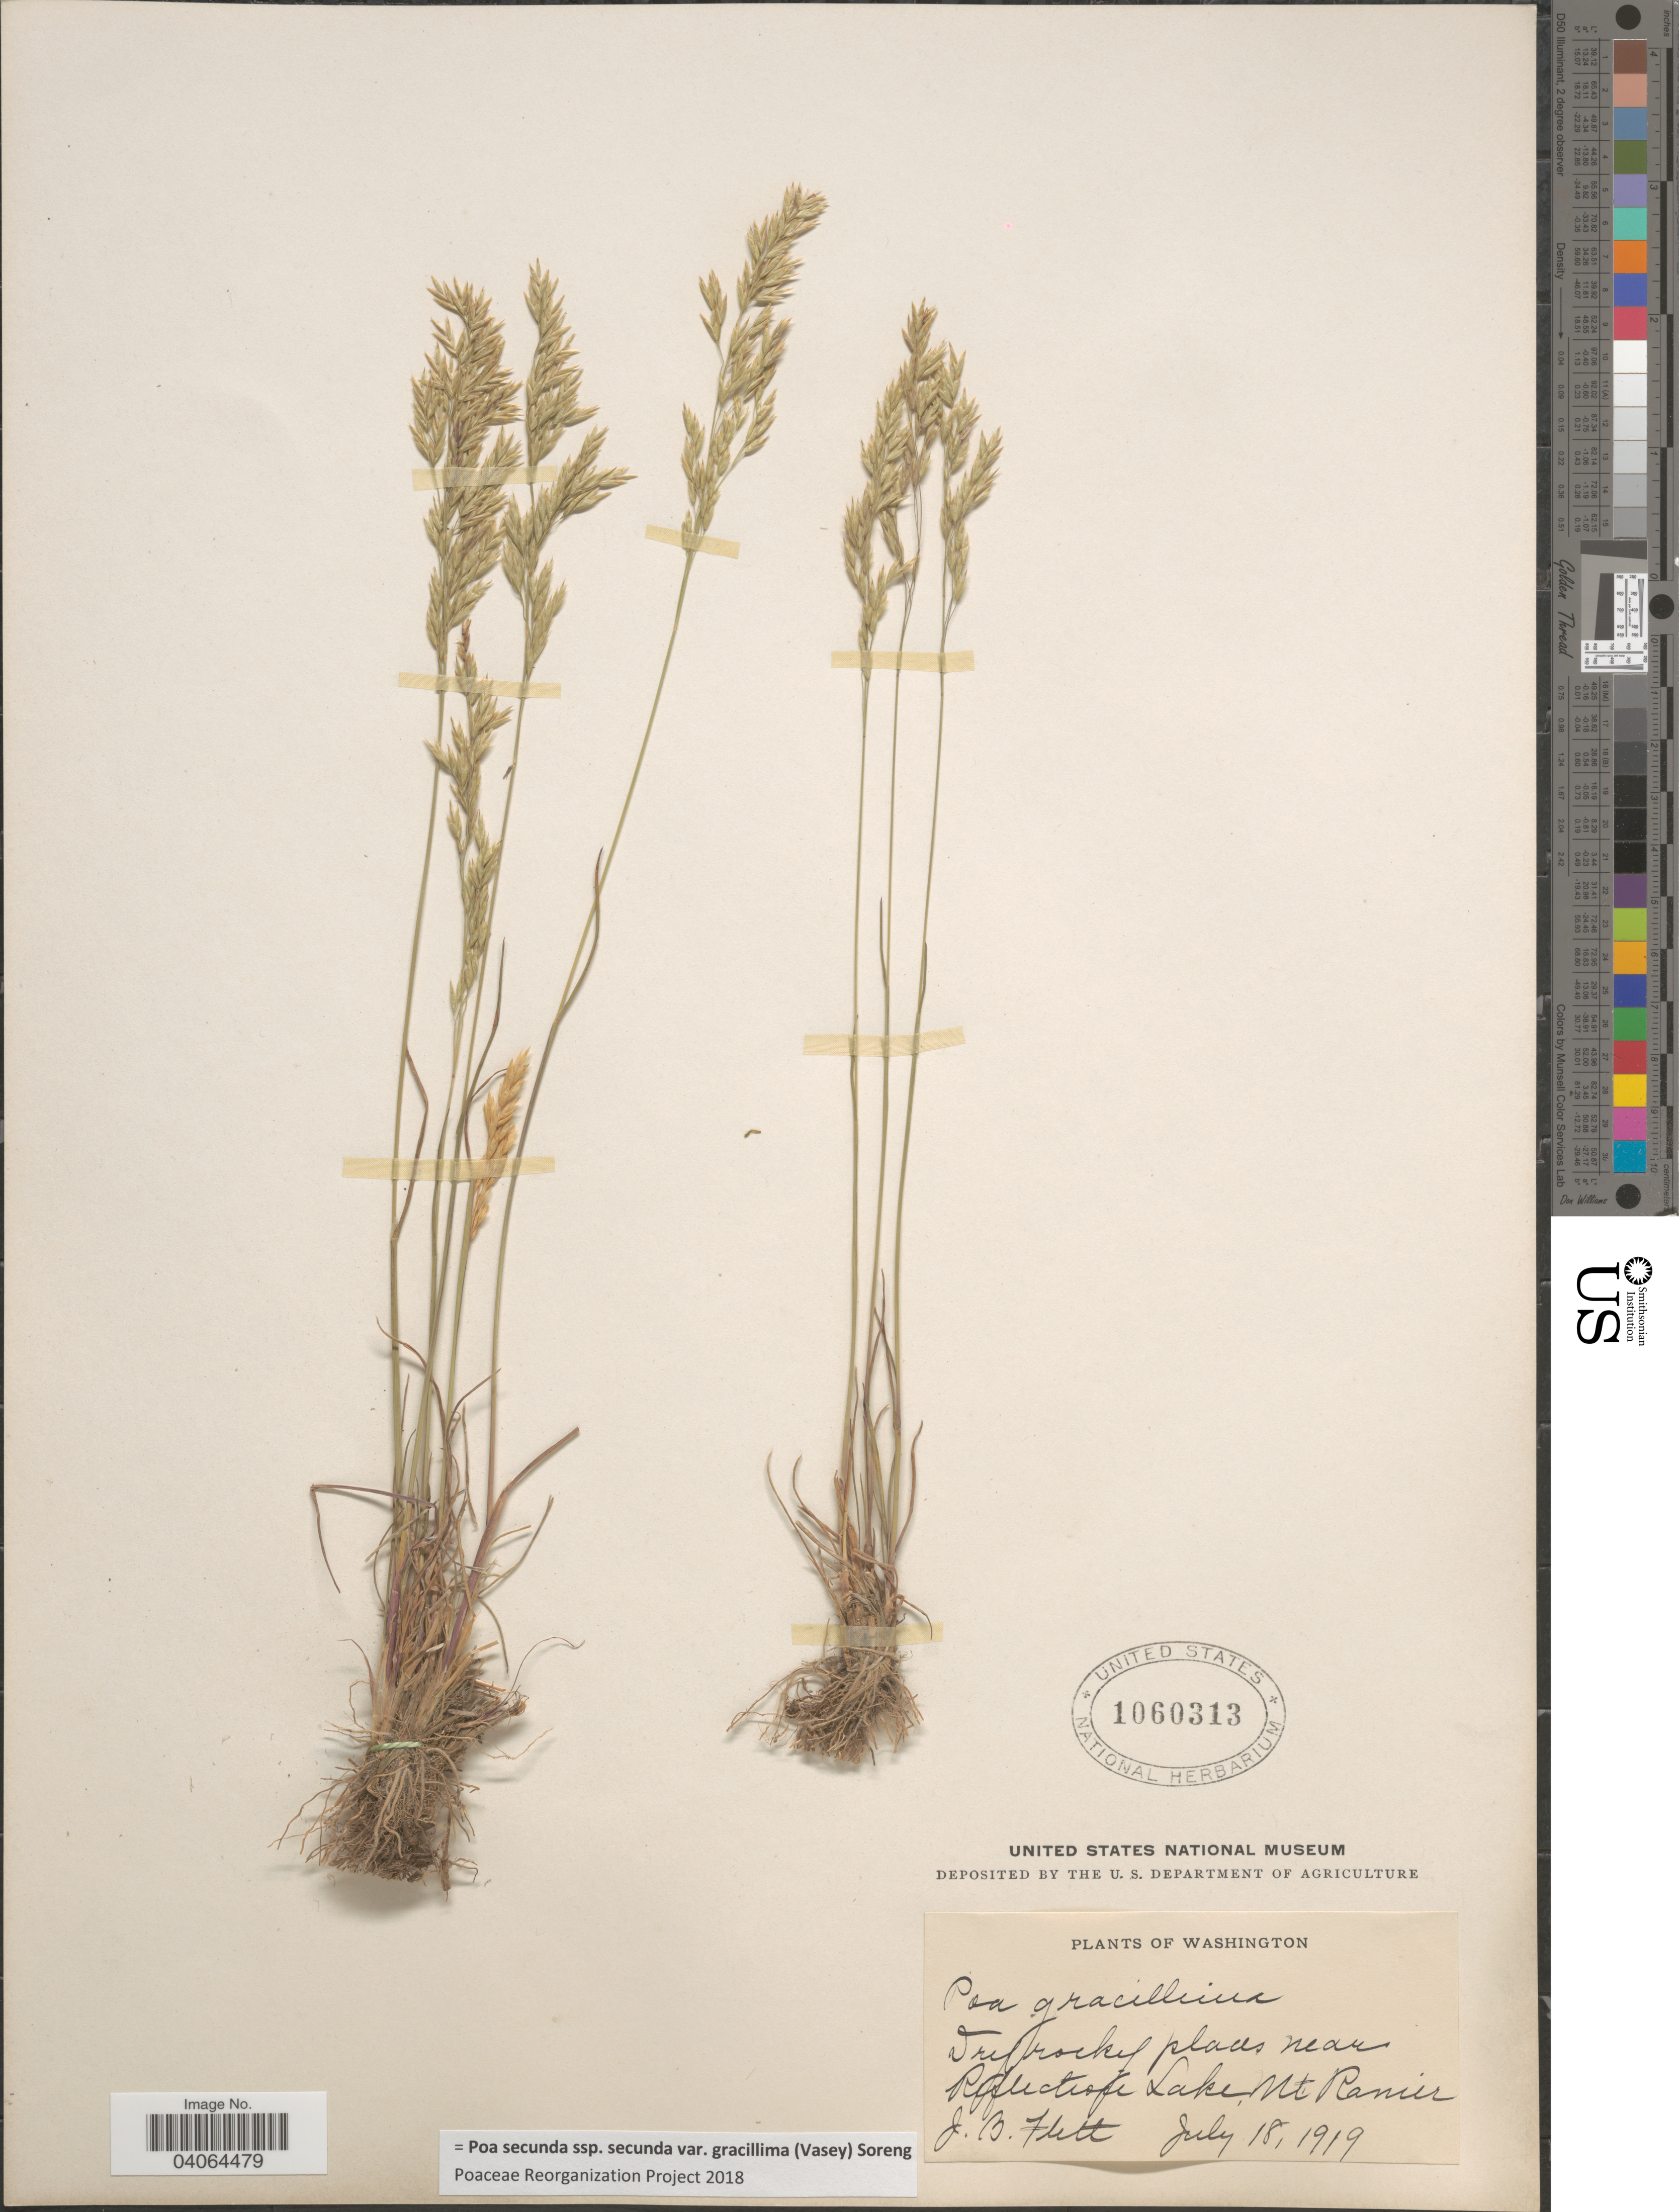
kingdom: Plantae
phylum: Tracheophyta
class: Liliopsida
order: Poales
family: Poaceae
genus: Poa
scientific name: Poa secunda subsp. secunda var. gracillima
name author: (Vasey) Soreng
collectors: J. Flett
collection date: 1919-07-18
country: United States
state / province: Washington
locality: Dry rocky places near Reflection Lake, Mt. Ranier.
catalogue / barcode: US 1060313